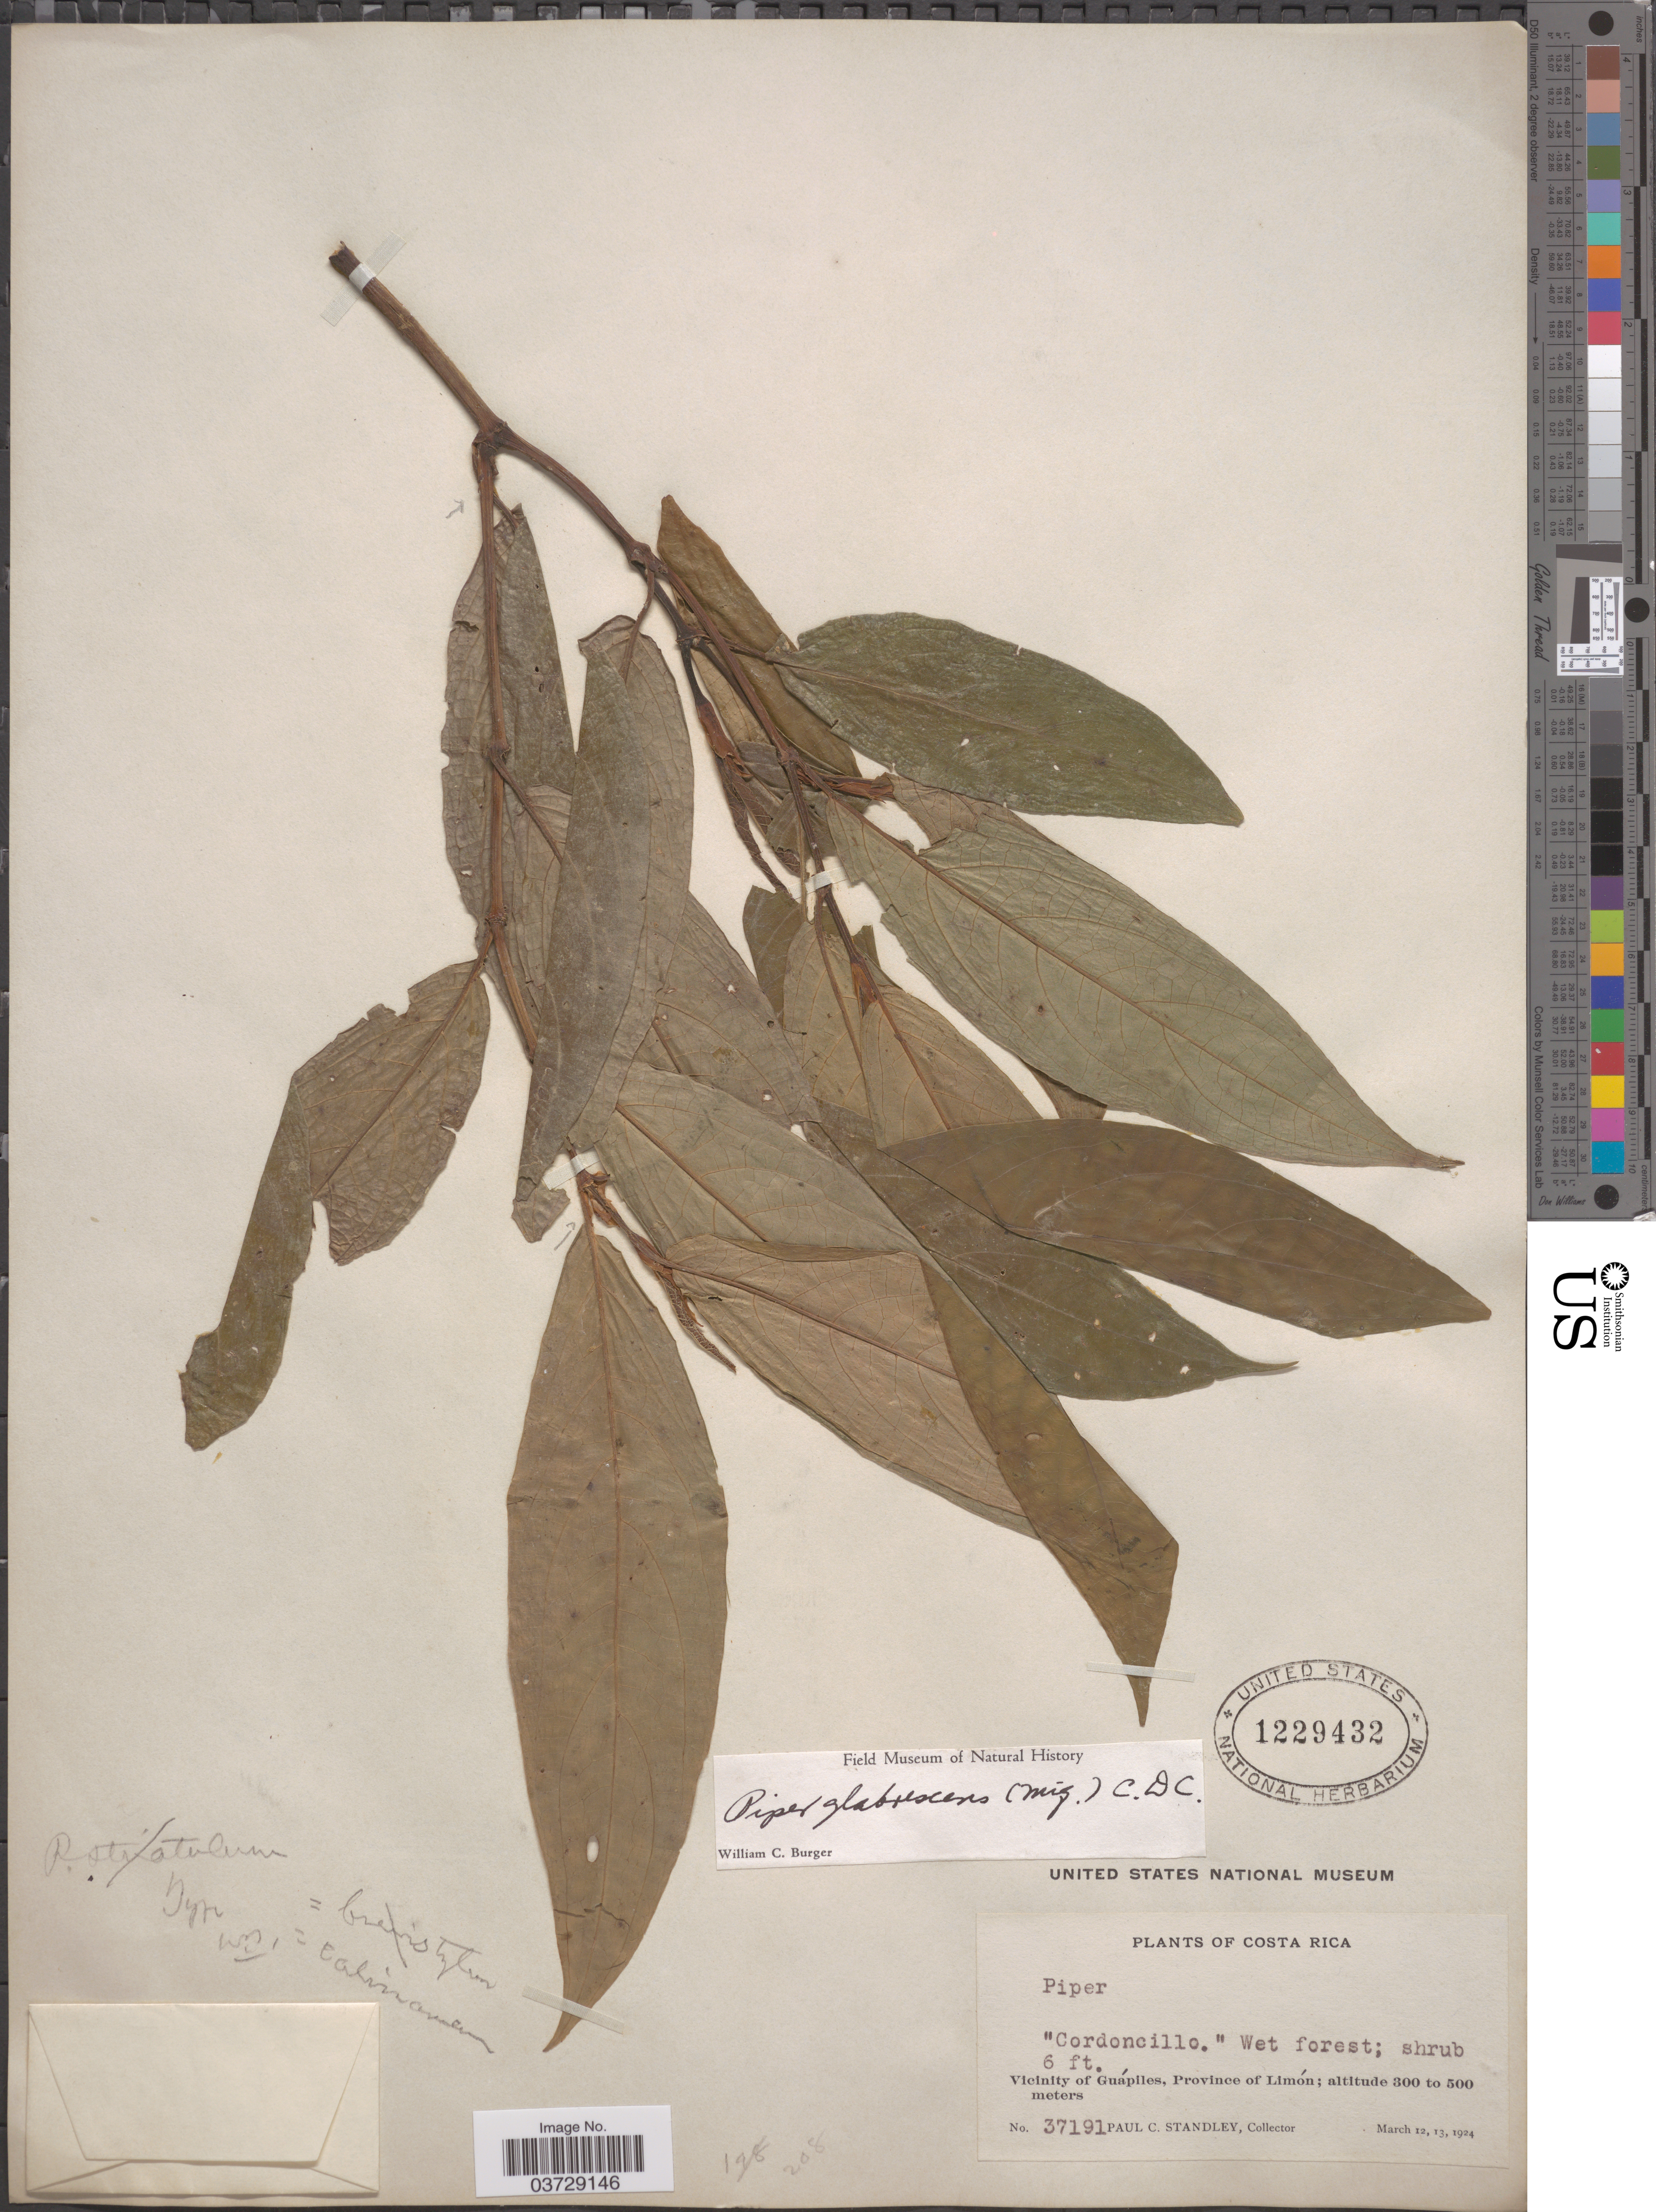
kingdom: Plantae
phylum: Tracheophyta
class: Magnoliopsida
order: Piperales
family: Piperaceae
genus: Piper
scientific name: Piper glabrescens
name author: (Miq.) C. DC.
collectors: P. C. Standley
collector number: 37191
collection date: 1924-03-12/1924-03-13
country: Costa Rica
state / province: Limón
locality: Vicinity of Guápiles.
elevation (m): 300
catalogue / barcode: US 1229432